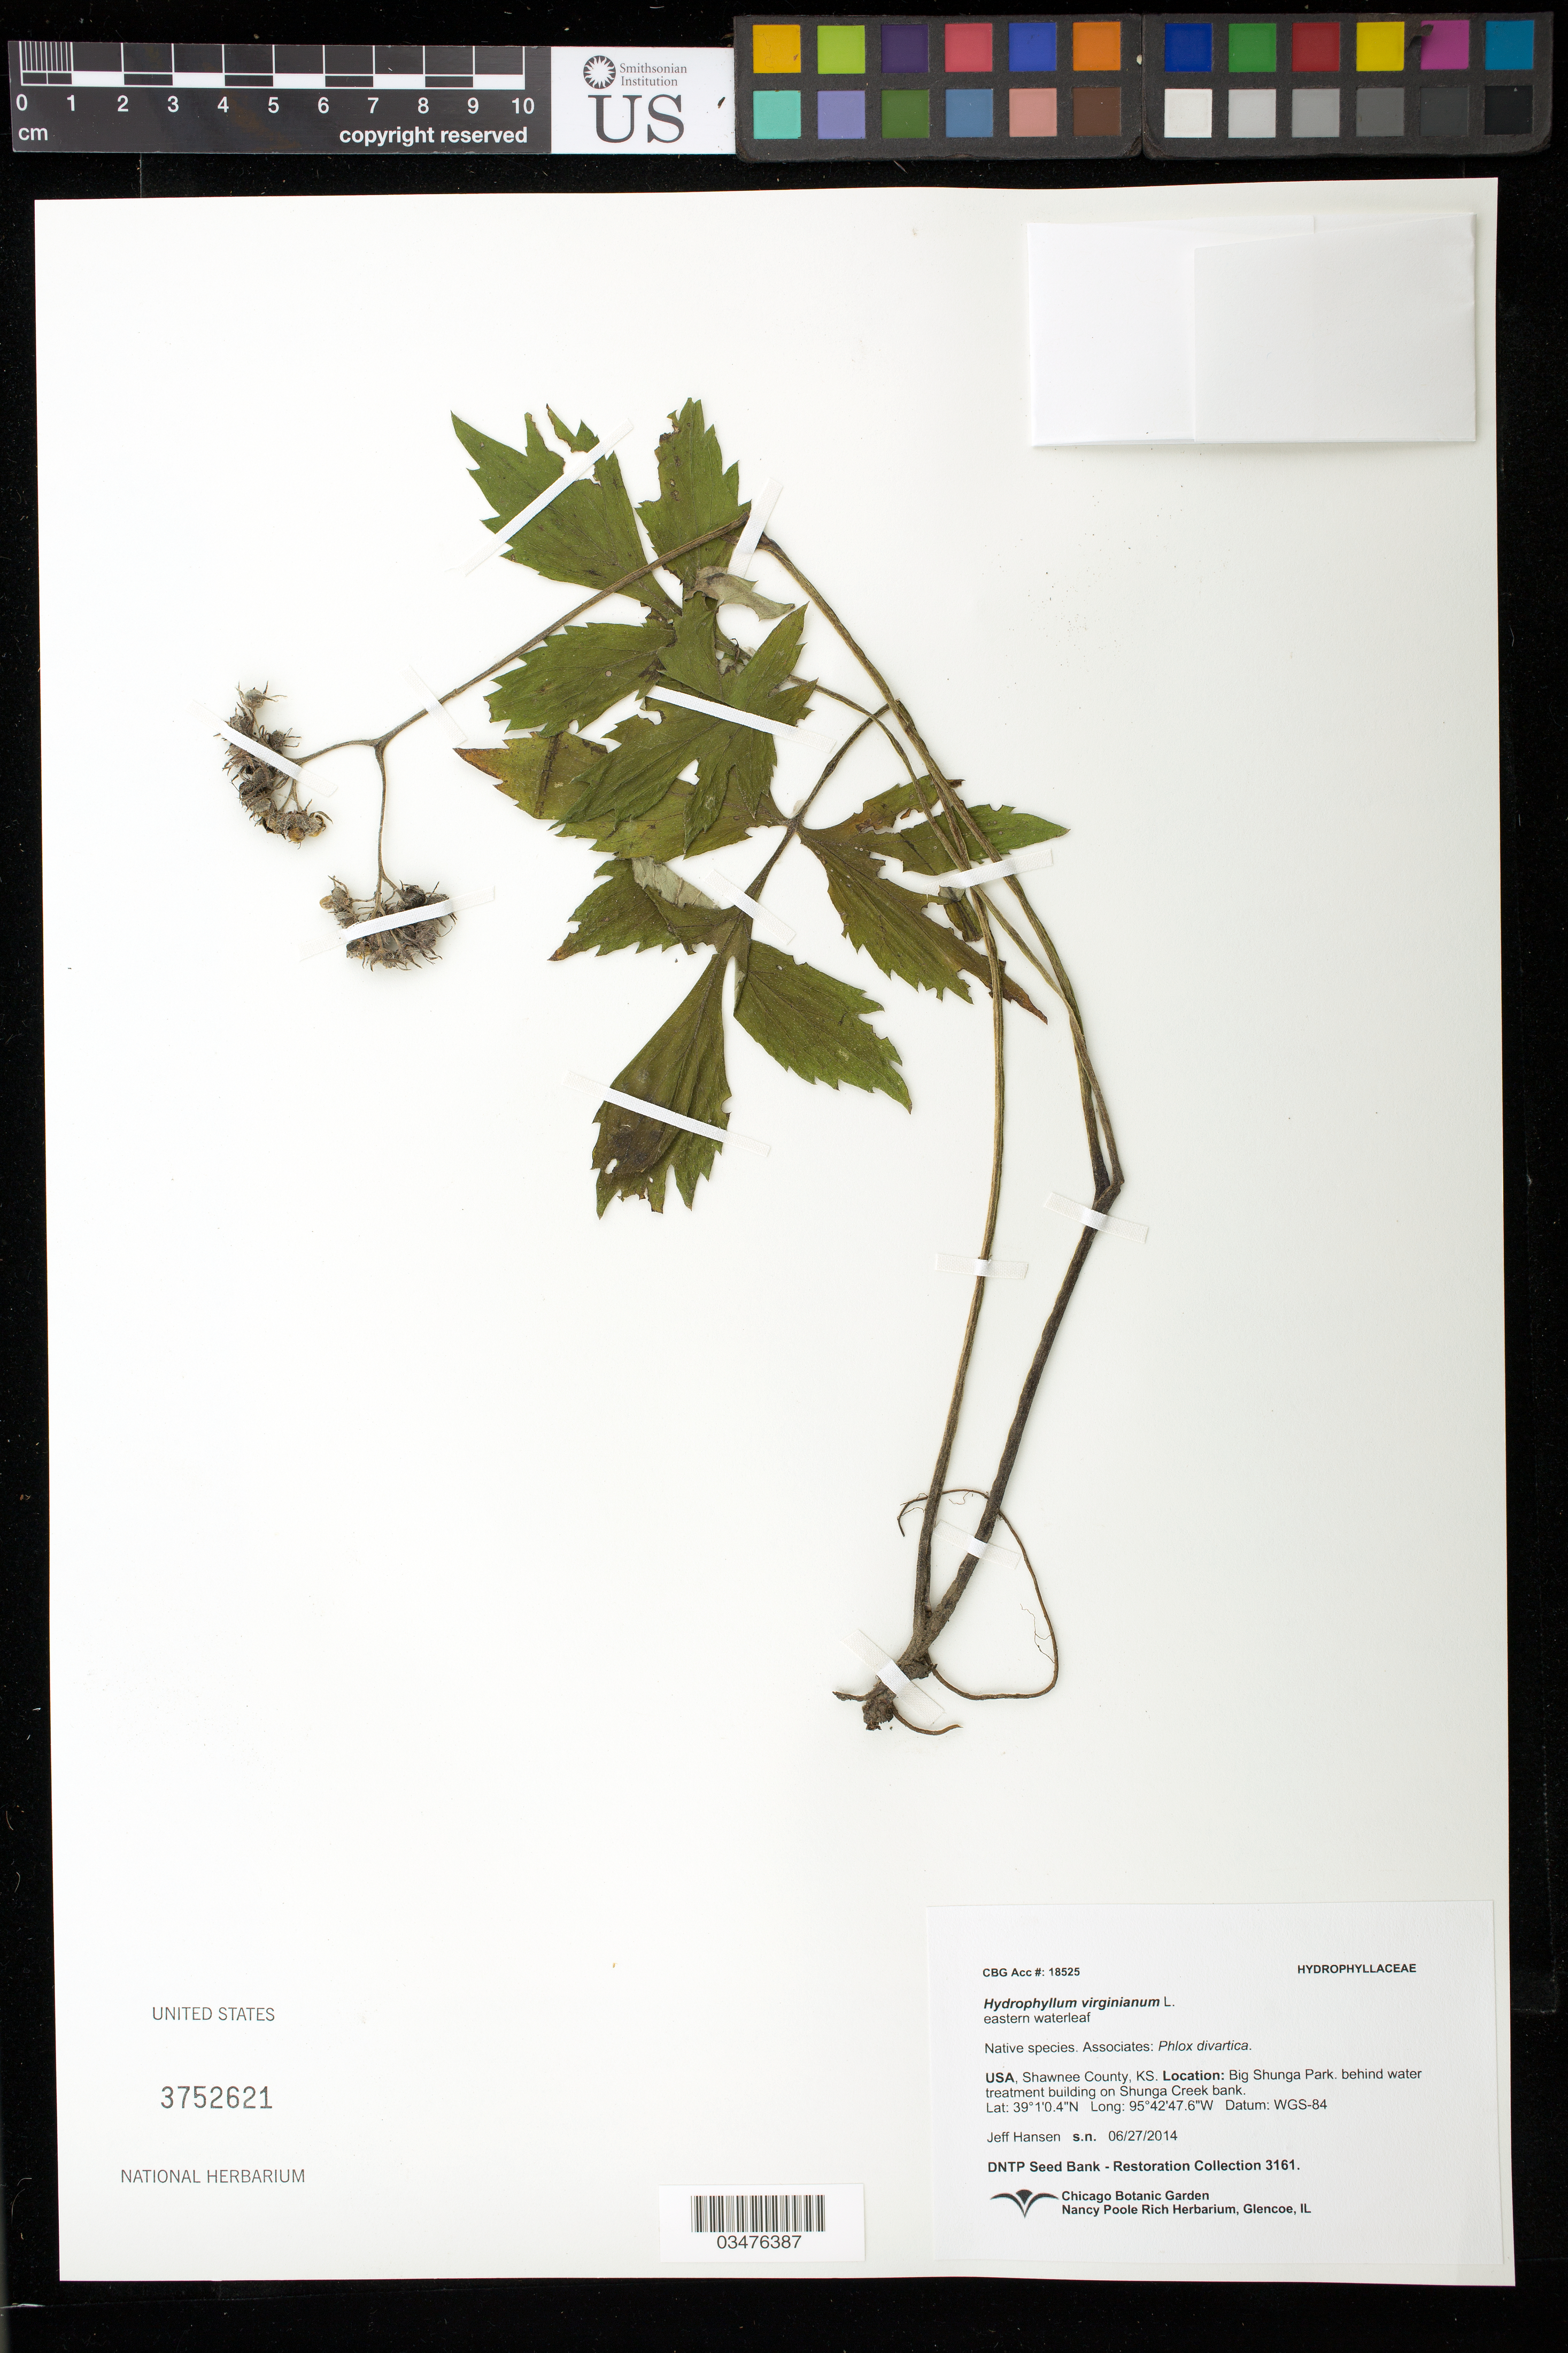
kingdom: Plantae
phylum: Tracheophyta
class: Magnoliopsida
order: Boraginales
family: Hydrophyllaceae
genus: Hydrophyllum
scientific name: Hydrophyllum virginianum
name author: L.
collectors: J. Hansen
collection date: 2014-06-27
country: United States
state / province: Kansas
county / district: Shawnee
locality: Big Shunga Park, behind water treatment building on Shunga Creek bank.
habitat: With Phloh divartica.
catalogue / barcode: US 3752621